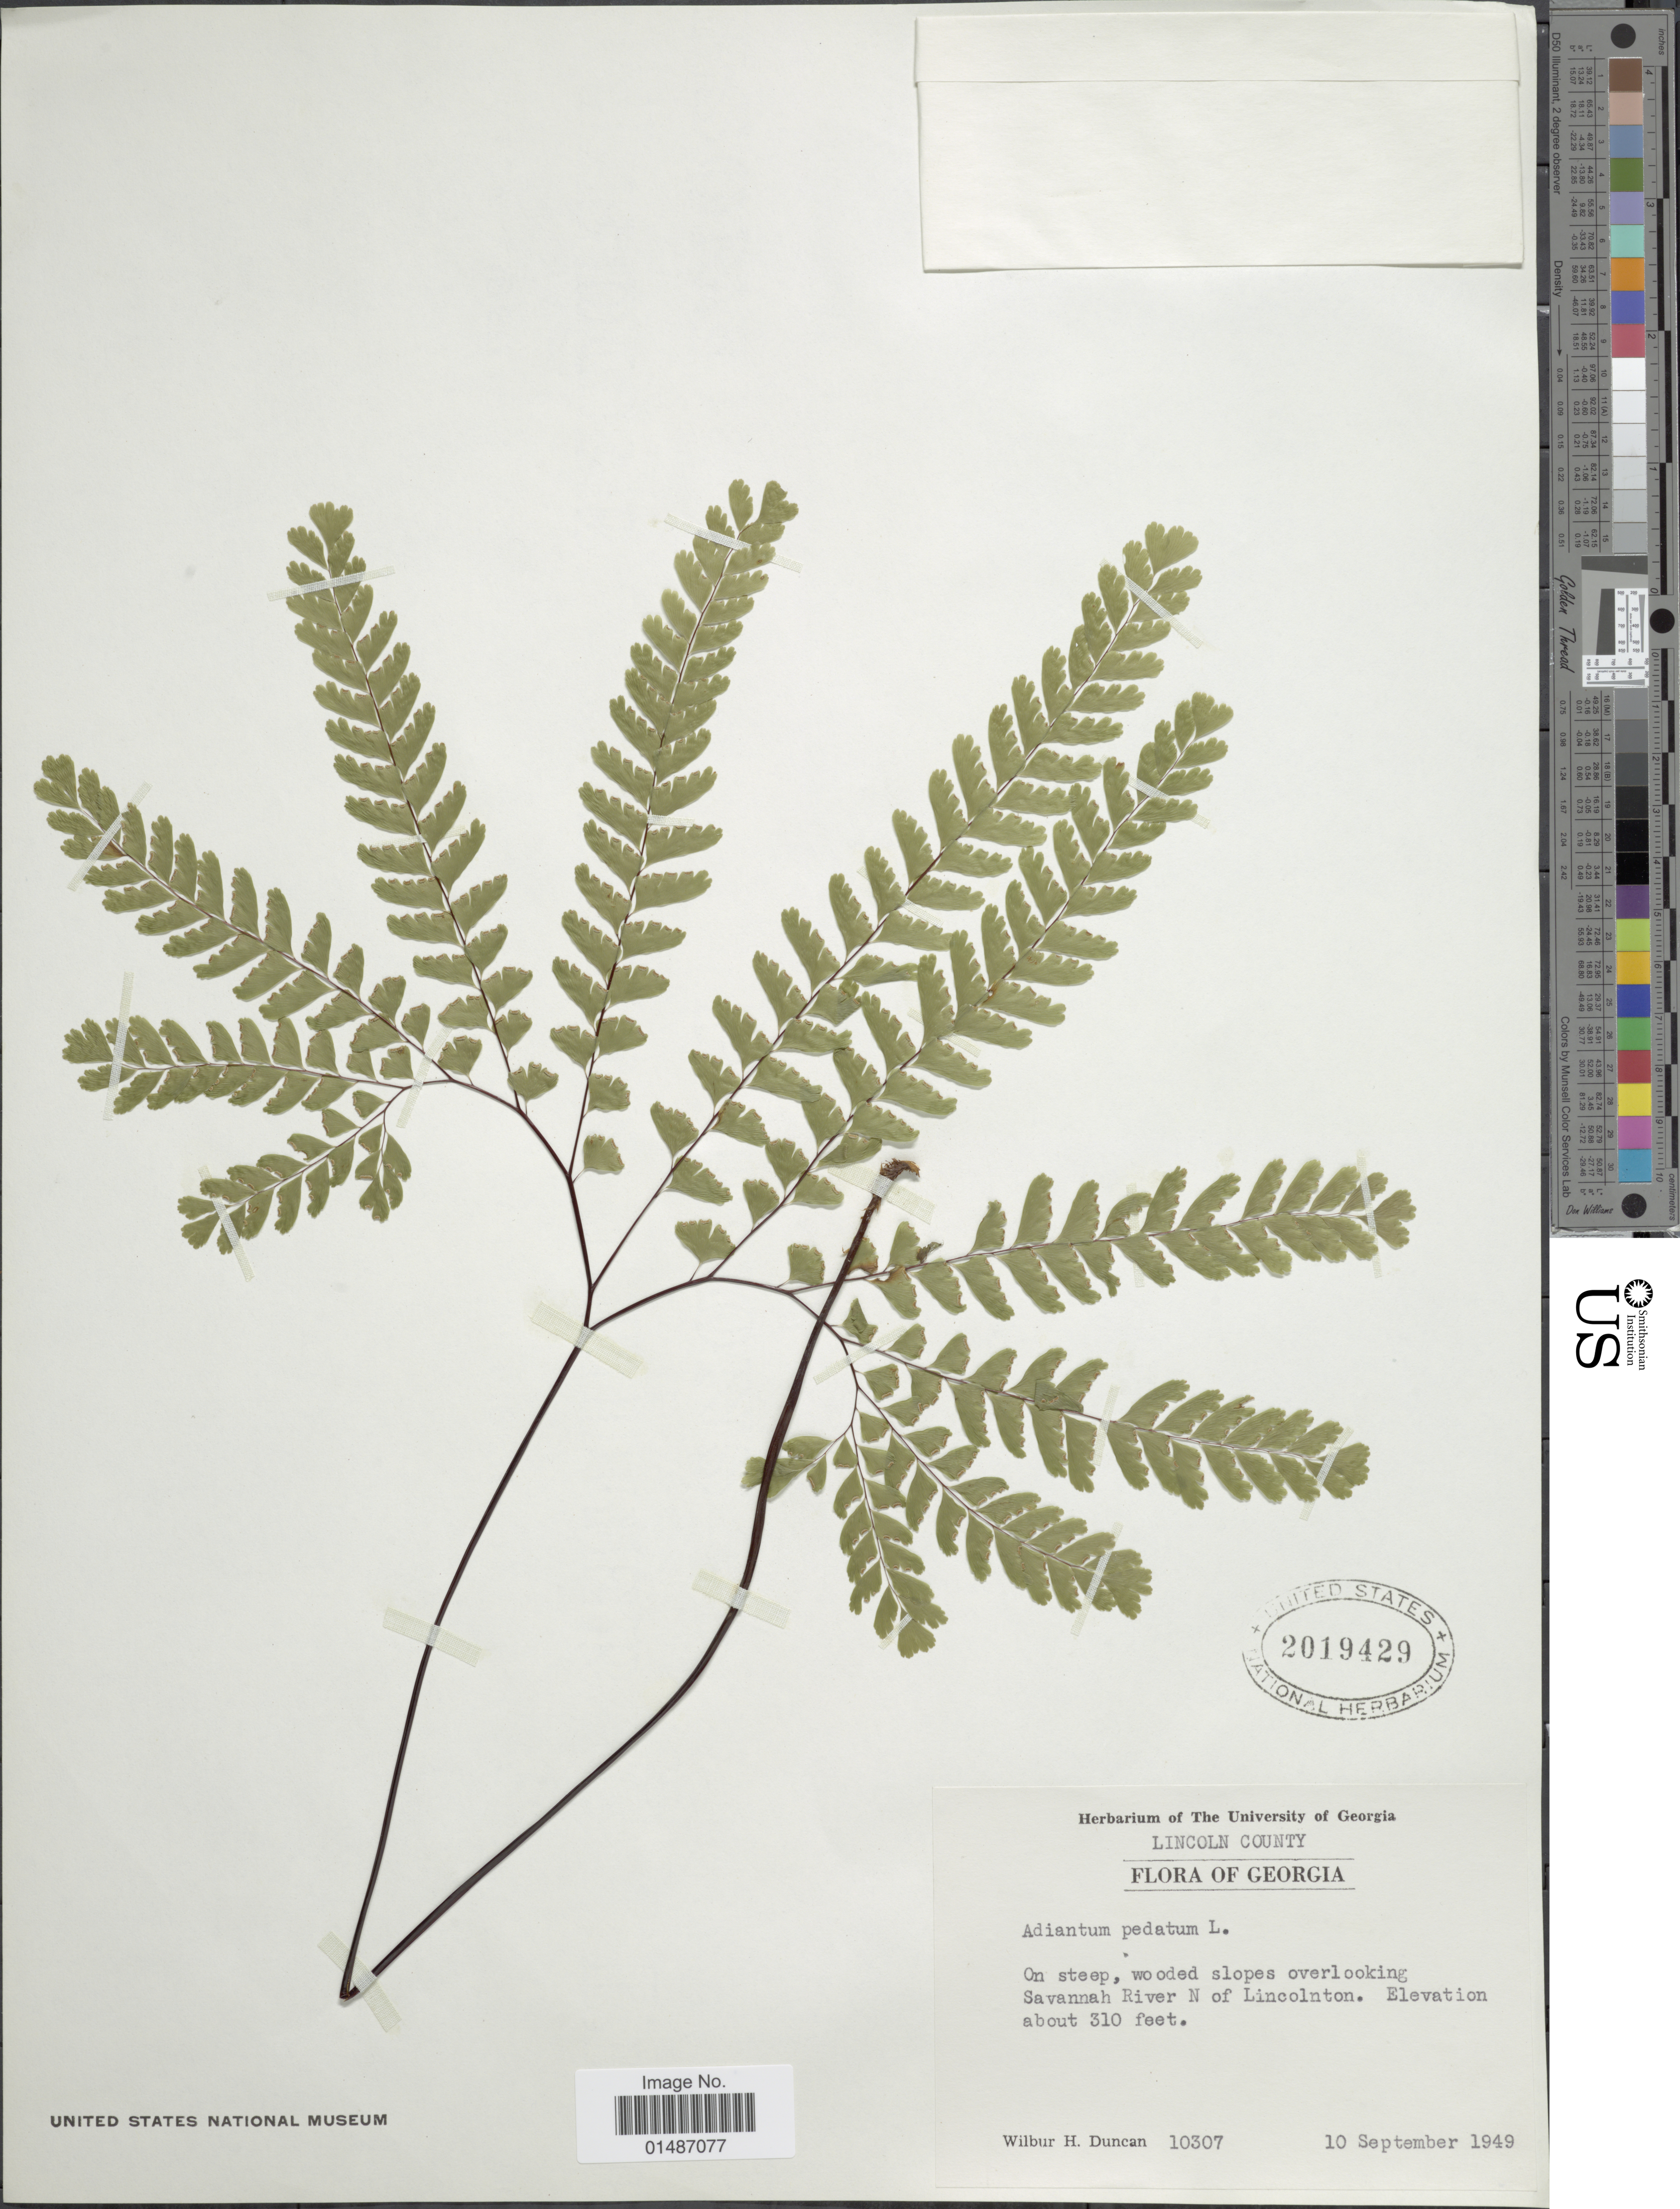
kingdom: Plantae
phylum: Tracheophyta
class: Polypodiopsida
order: Polypodiales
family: Pteridaceae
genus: Adiantum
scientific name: Adiantum pedatum var. pedatum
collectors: W. H. Duncan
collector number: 10307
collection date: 1949-09-10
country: United States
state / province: Georgia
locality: Lincoln County. On steep, wooded slopes overlooking Savannah River N of Lincolnton.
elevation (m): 94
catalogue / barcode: US 2019429